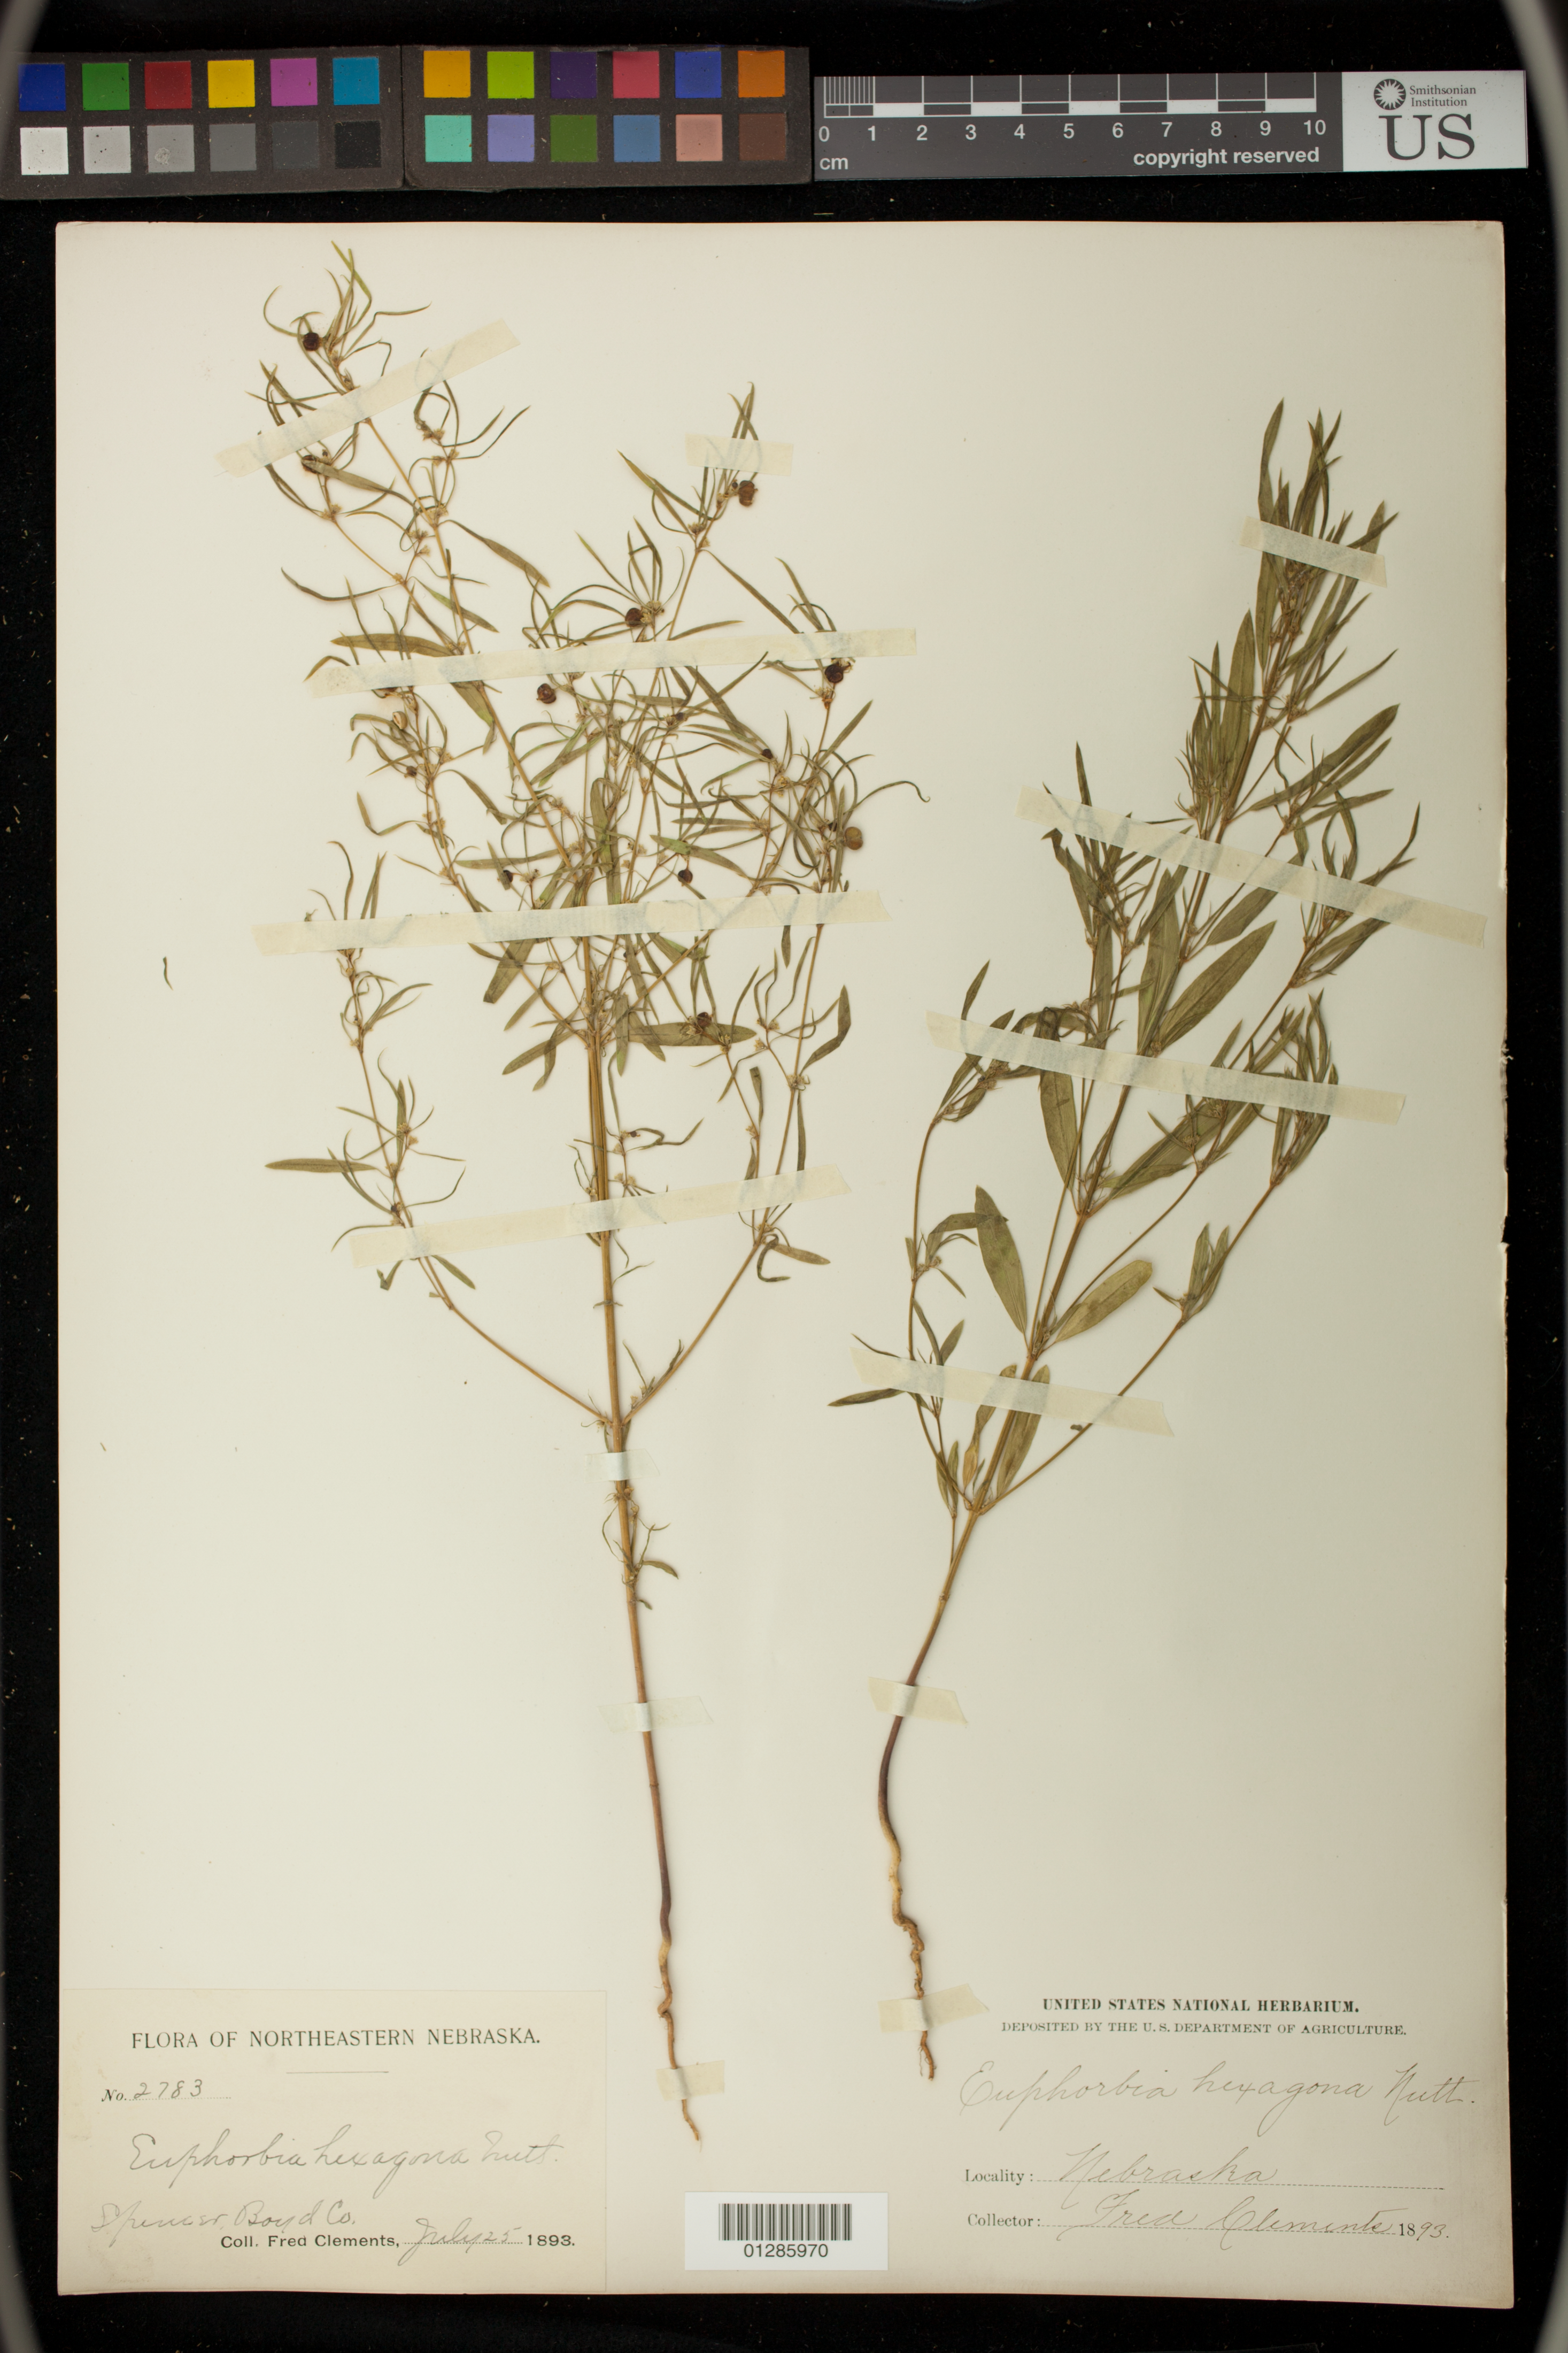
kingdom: Plantae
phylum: Tracheophyta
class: Magnoliopsida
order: Malpighiales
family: Euphorbiaceae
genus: Euphorbia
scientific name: Euphorbia hexagona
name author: Nutt. ex Spreng.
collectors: F. E. Clements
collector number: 2783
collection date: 1893-07-25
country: United States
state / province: Nebraska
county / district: Boyd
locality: Spencer